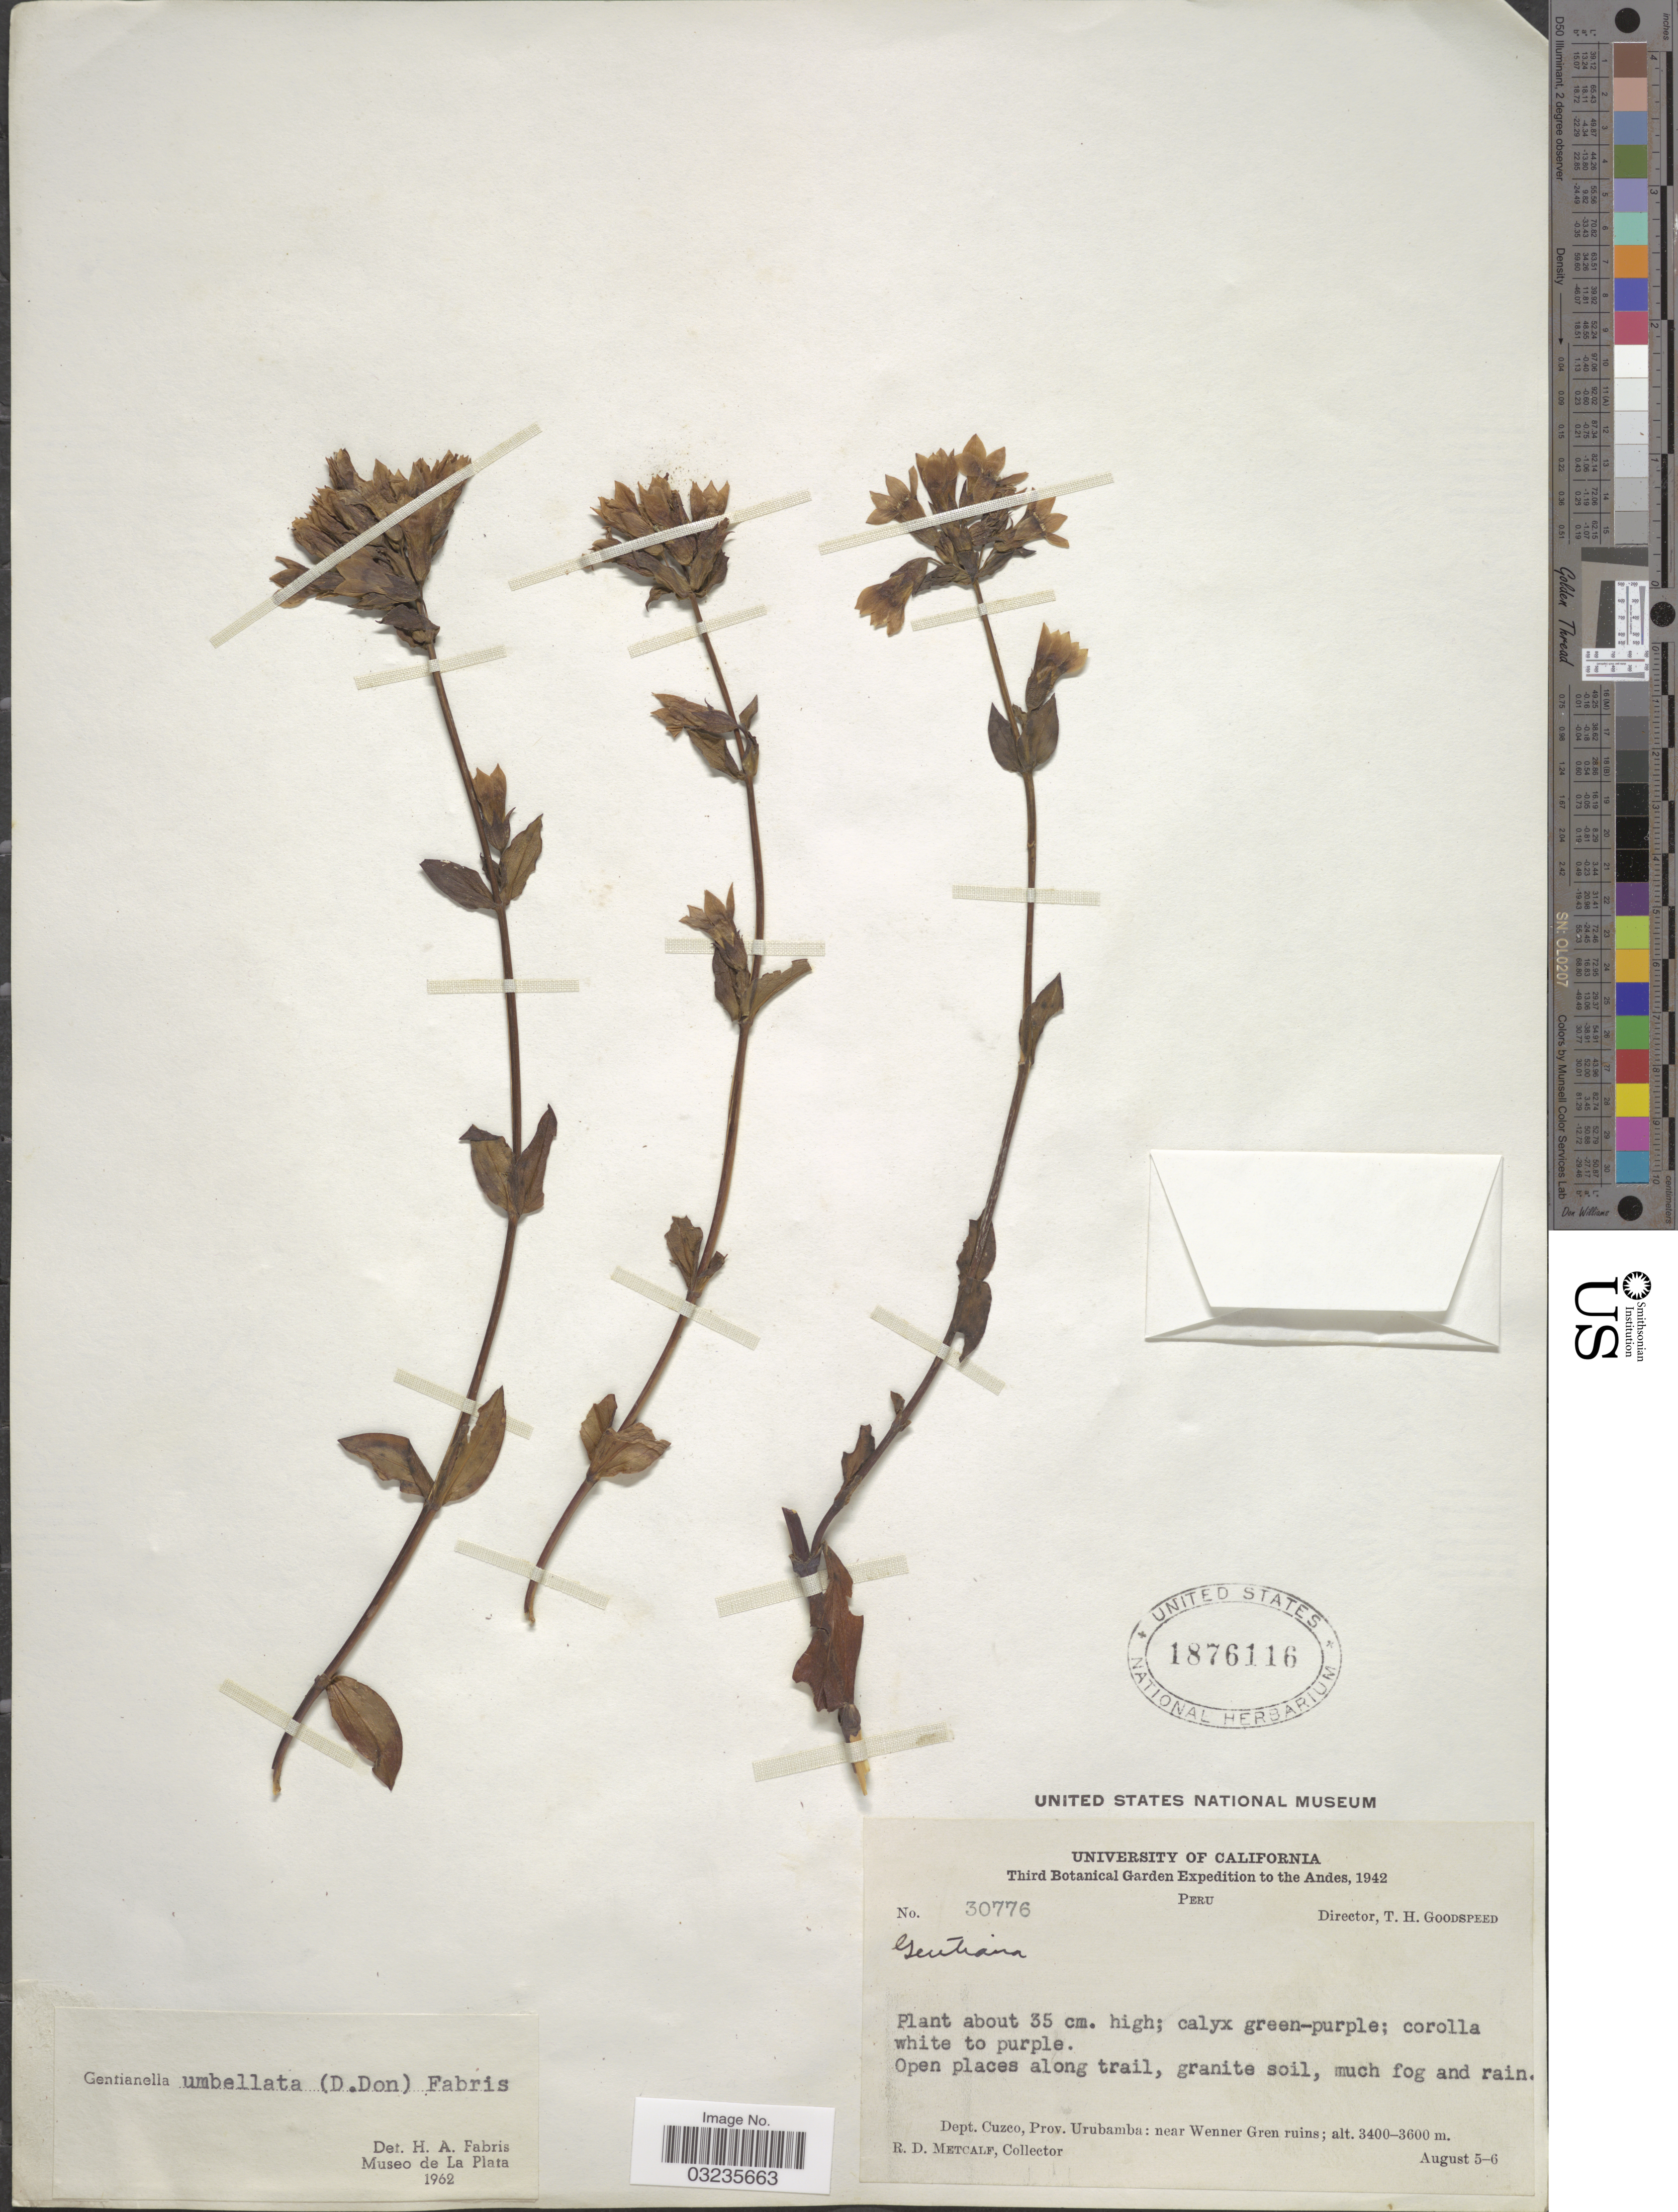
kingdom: Plantae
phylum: Tracheophyta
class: Magnoliopsida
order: Gentianales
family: Gentianaceae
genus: Gentianella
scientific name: Gentianella sp.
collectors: R. D. Metcalf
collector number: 30776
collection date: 1942-08-05/1942-08-06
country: Peru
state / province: Cusco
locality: Andes. Dept. Cuzco, Prov. Urubamba: near Wenner Gren ruins.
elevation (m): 3400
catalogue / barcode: US 1876116